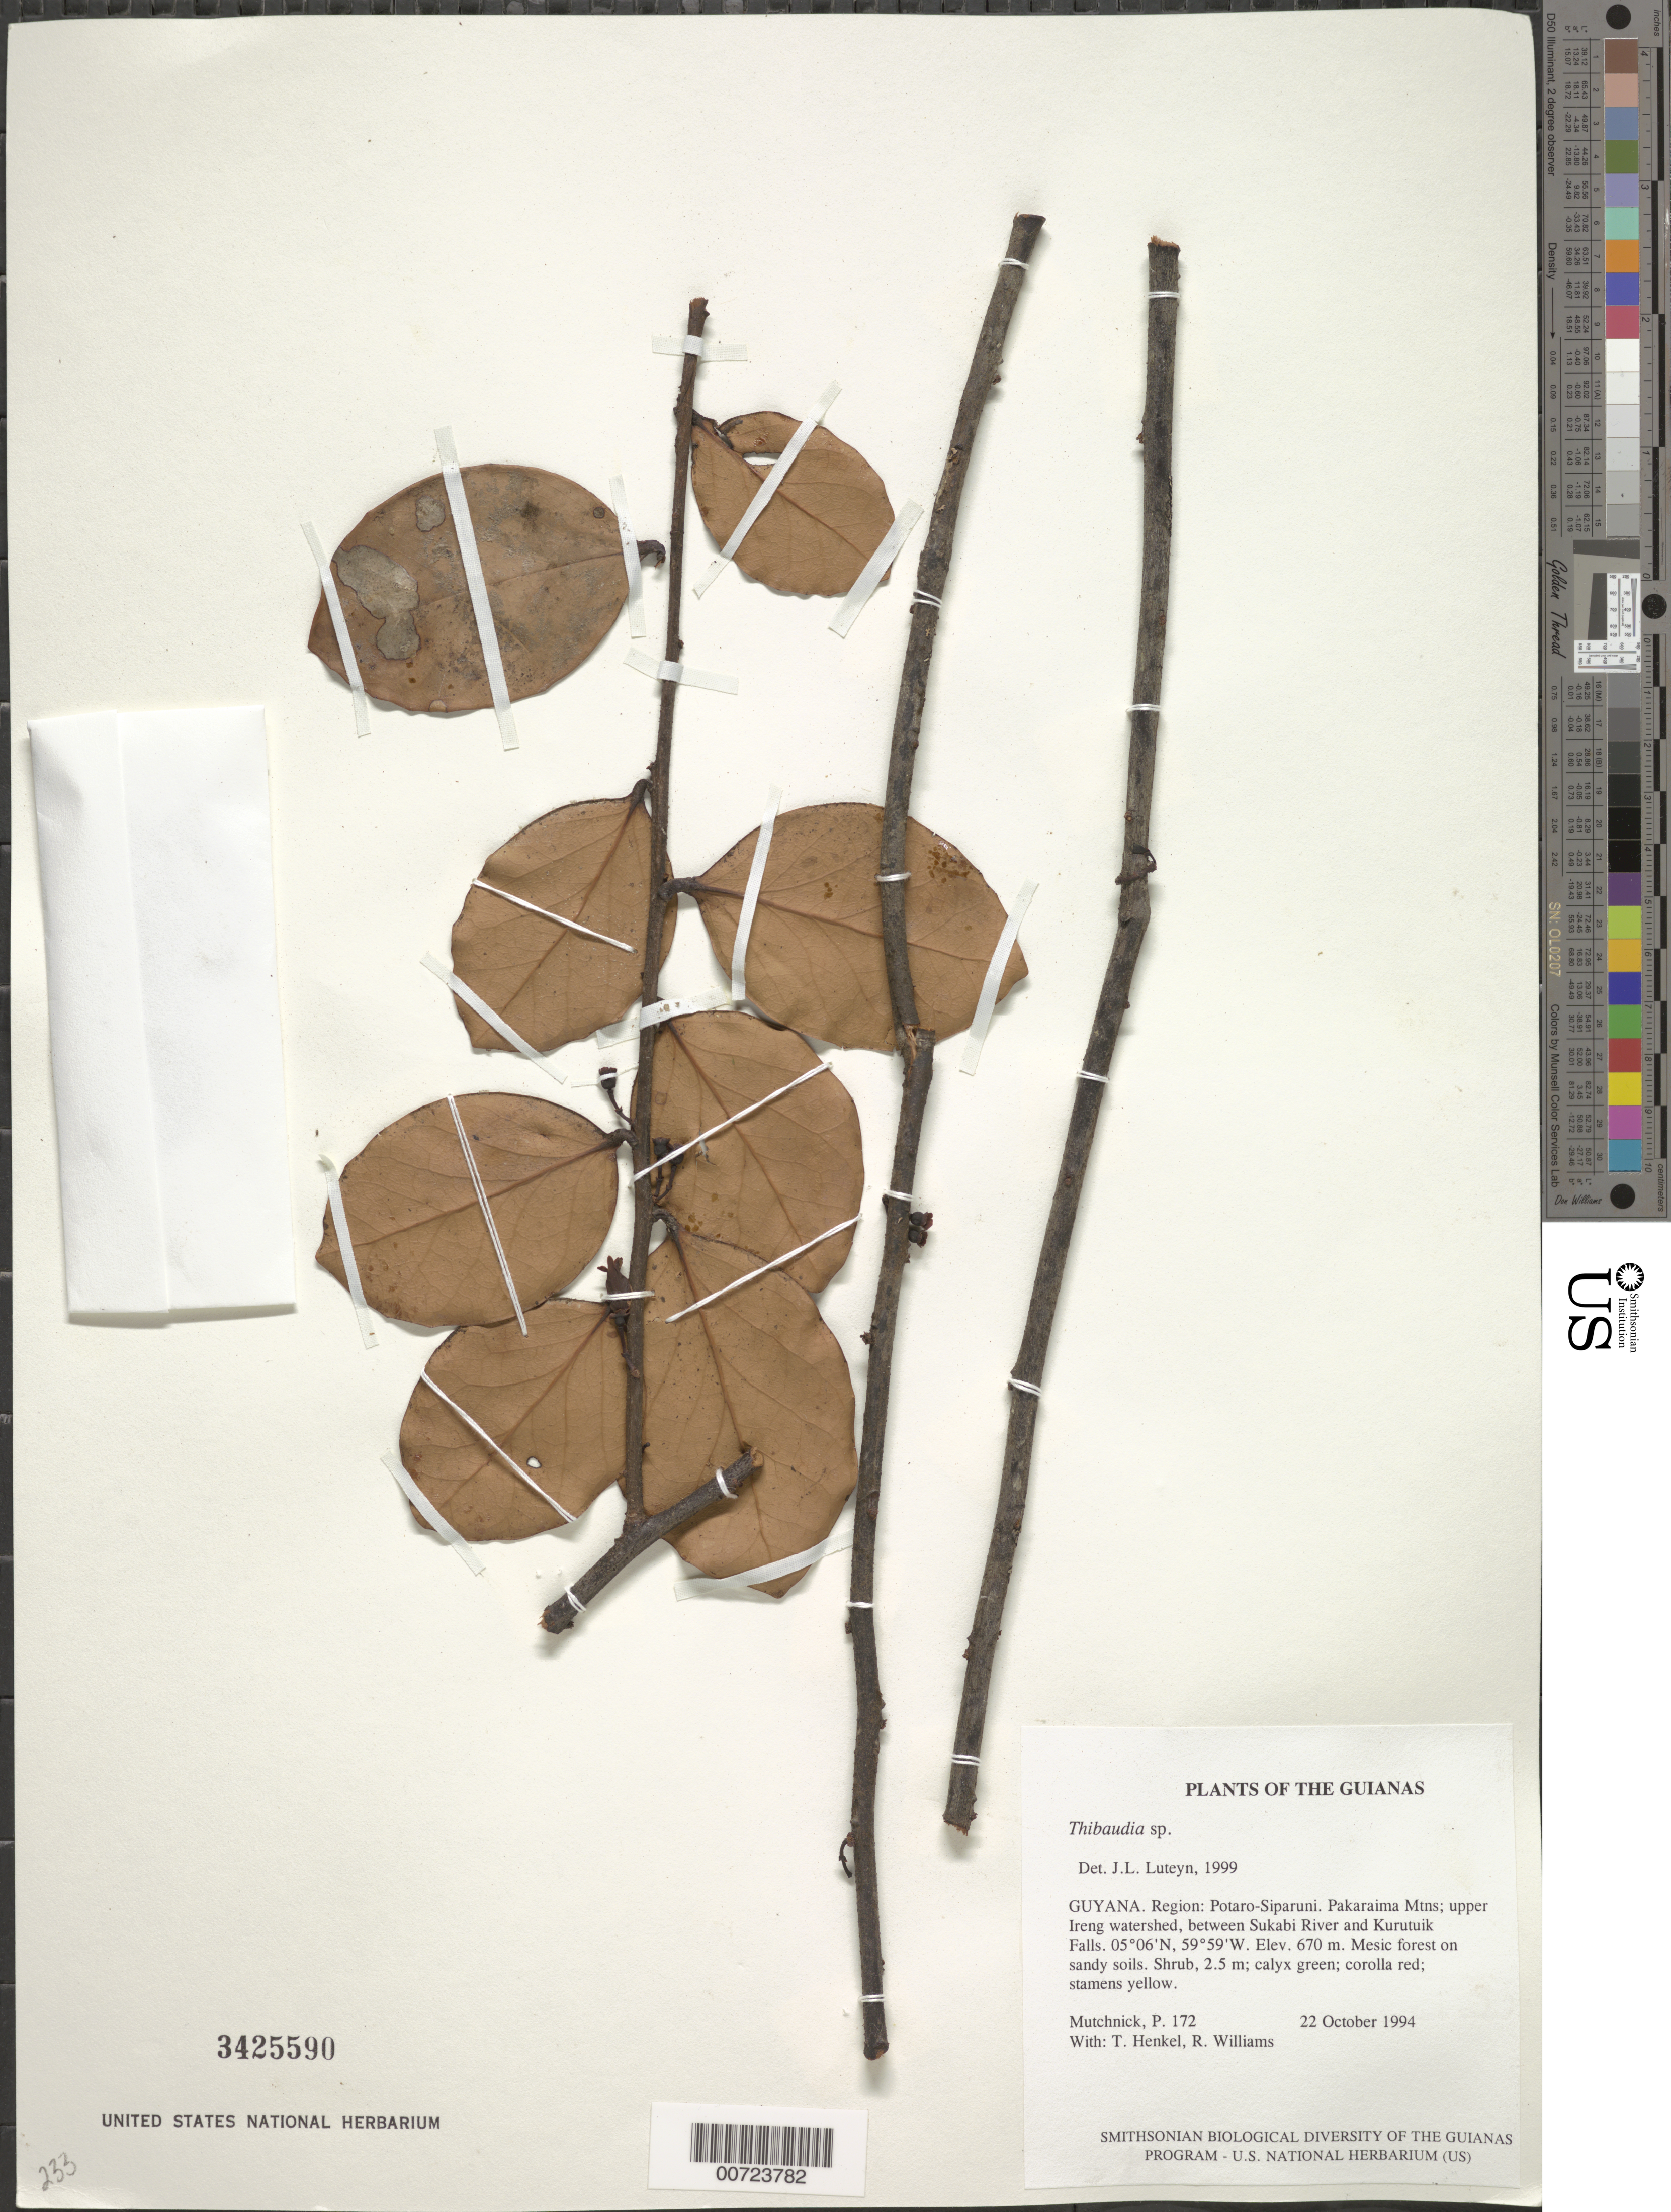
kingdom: Plantae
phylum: Tracheophyta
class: Magnoliopsida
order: Ericales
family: Ericaceae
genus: Thibaudia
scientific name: Thibaudia sp.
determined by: Luteyn, J. L.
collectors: P. Mutchnick, T. Henkel & R. Williams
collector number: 172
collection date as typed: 22 October 1994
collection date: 1994-10-22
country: Guyana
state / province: Potaro-Siparuni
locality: Pakaraima Mtns; upper Ireng watershed, between Sukabi River and Kurutuik Falls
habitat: Mesic forest on sandy soils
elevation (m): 670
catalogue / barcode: US 3425590